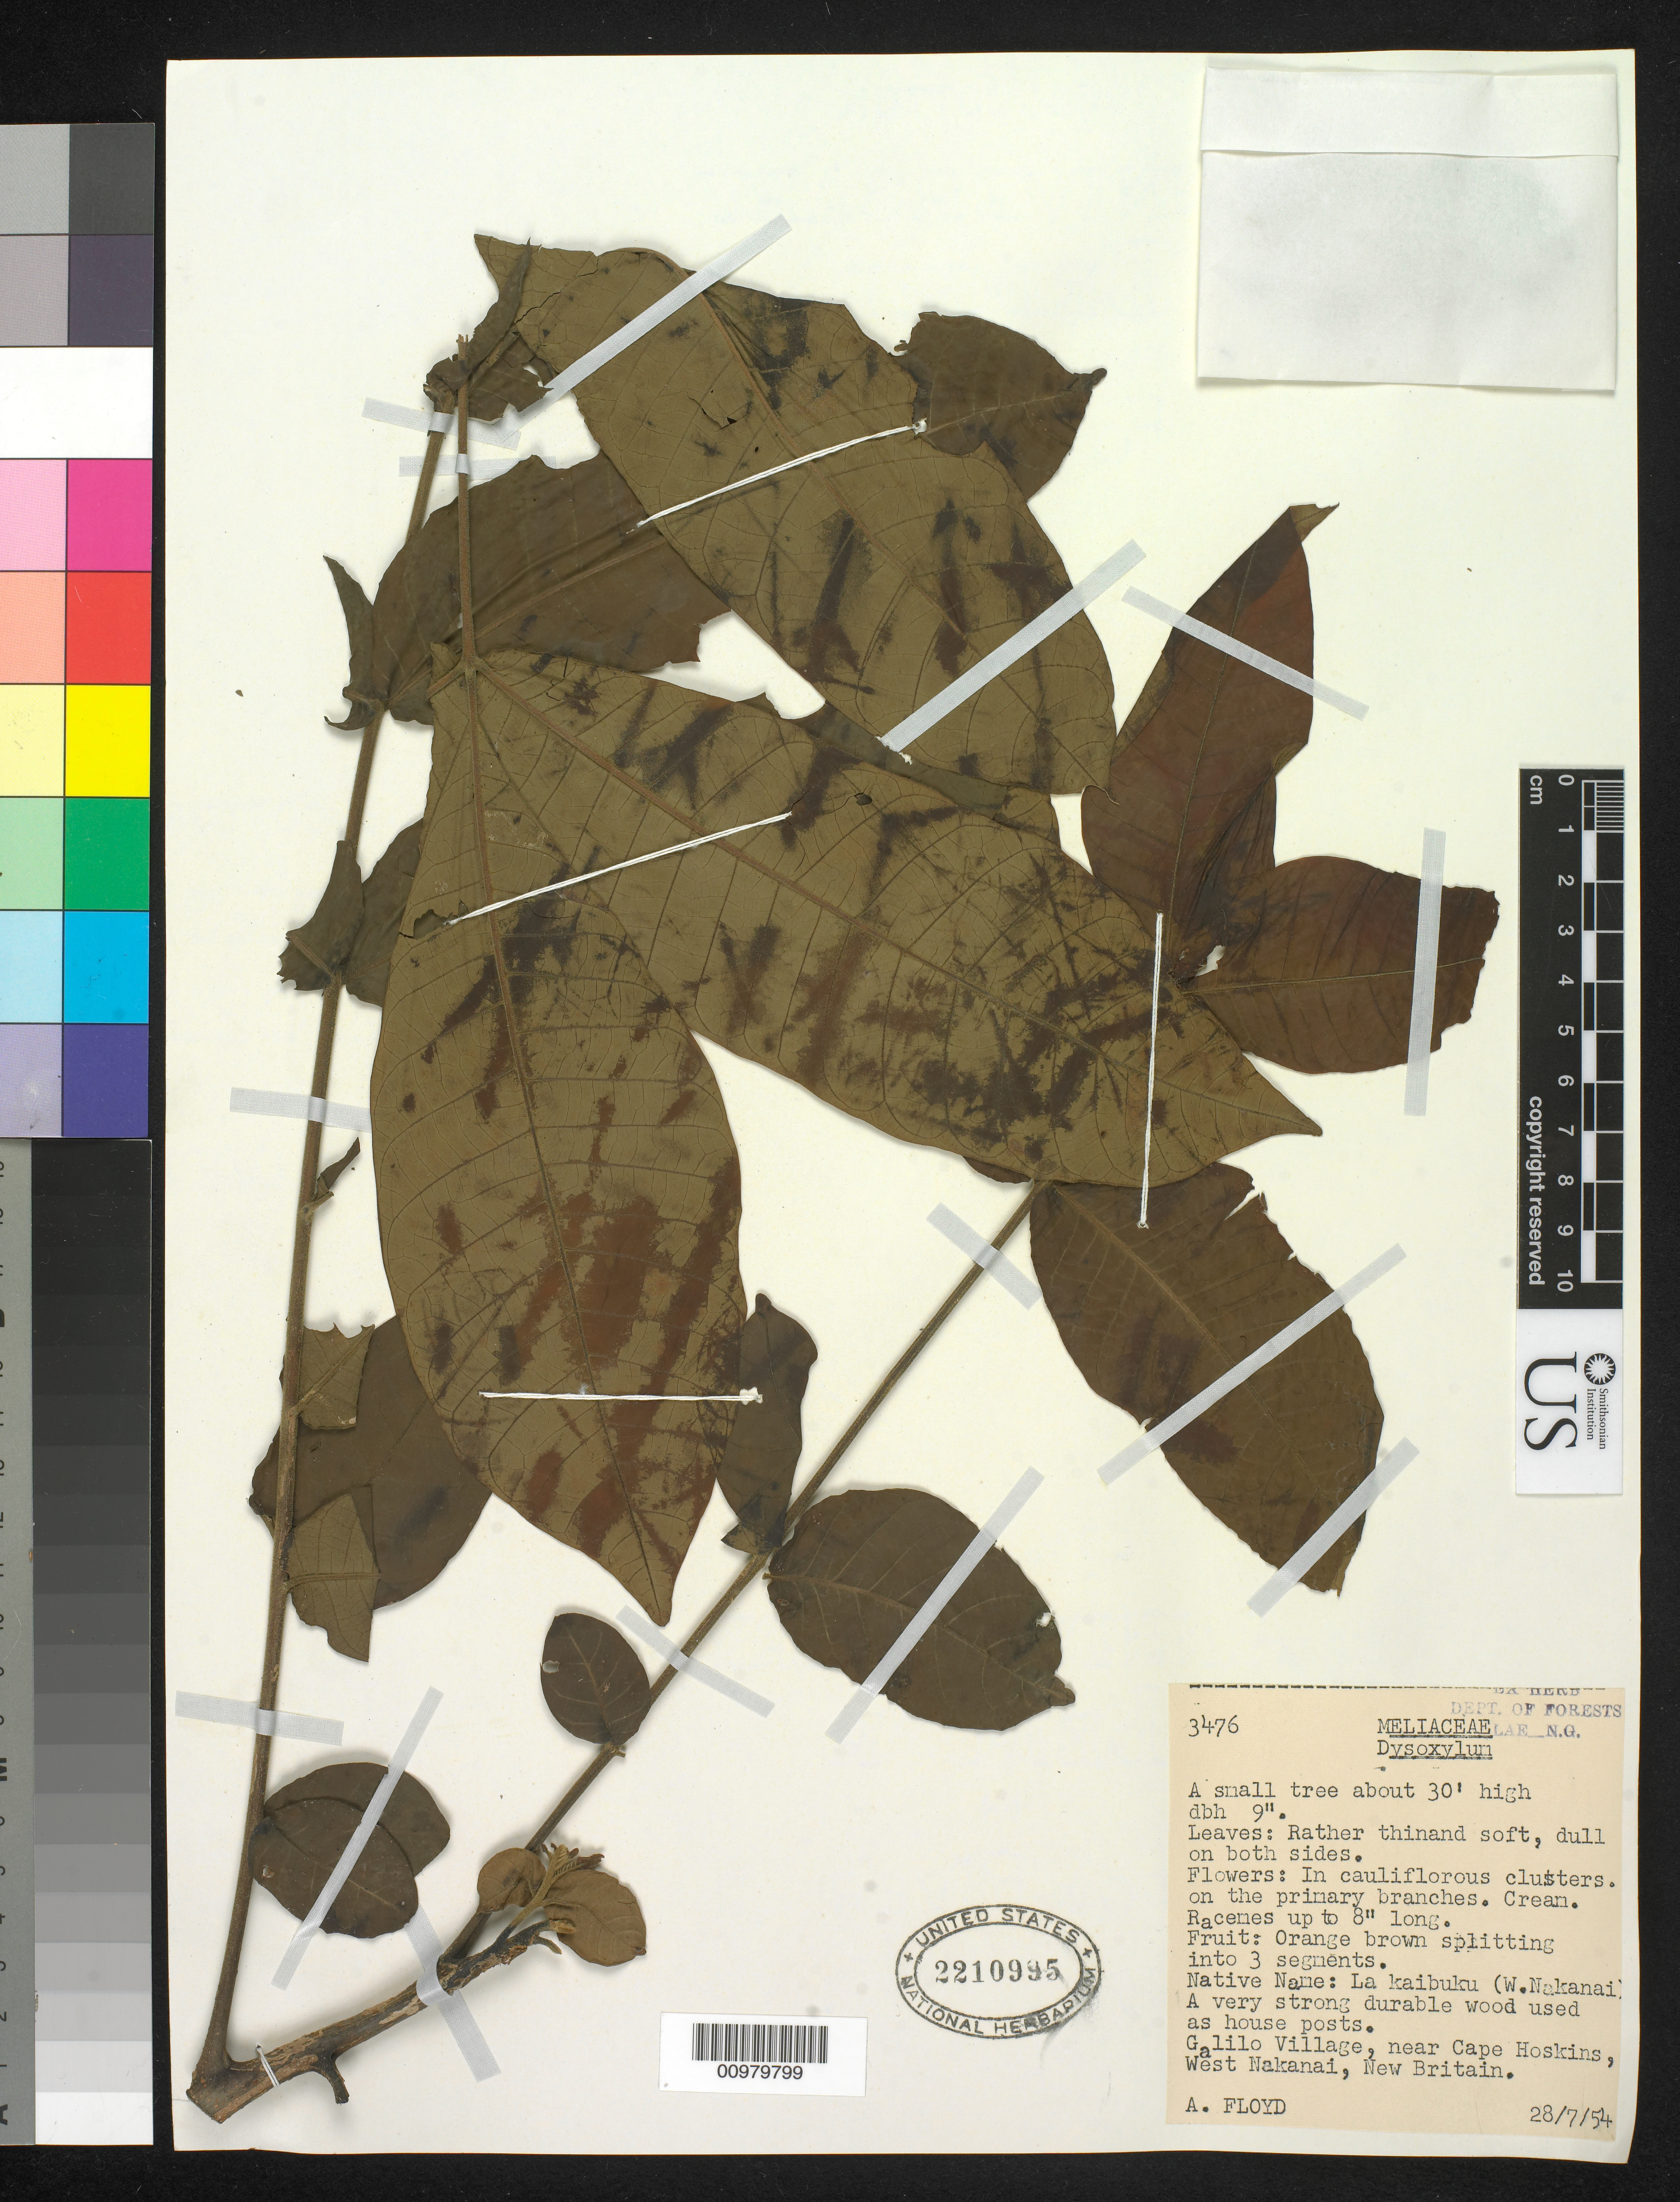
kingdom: Plantae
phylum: Tracheophyta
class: Magnoliopsida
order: Sapindales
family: Meliaceae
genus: Epicharis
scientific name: Epicharis parasitica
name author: (Osbeck) Mabb.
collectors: A. G. Floyd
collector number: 3476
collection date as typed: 28 Jul 1954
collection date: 1954-07-28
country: Papua New Guinea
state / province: West New Britain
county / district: Hoskins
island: New Britain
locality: Galilo Village, near Cape Hoskins, Westr Nakanai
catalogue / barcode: US 2210995